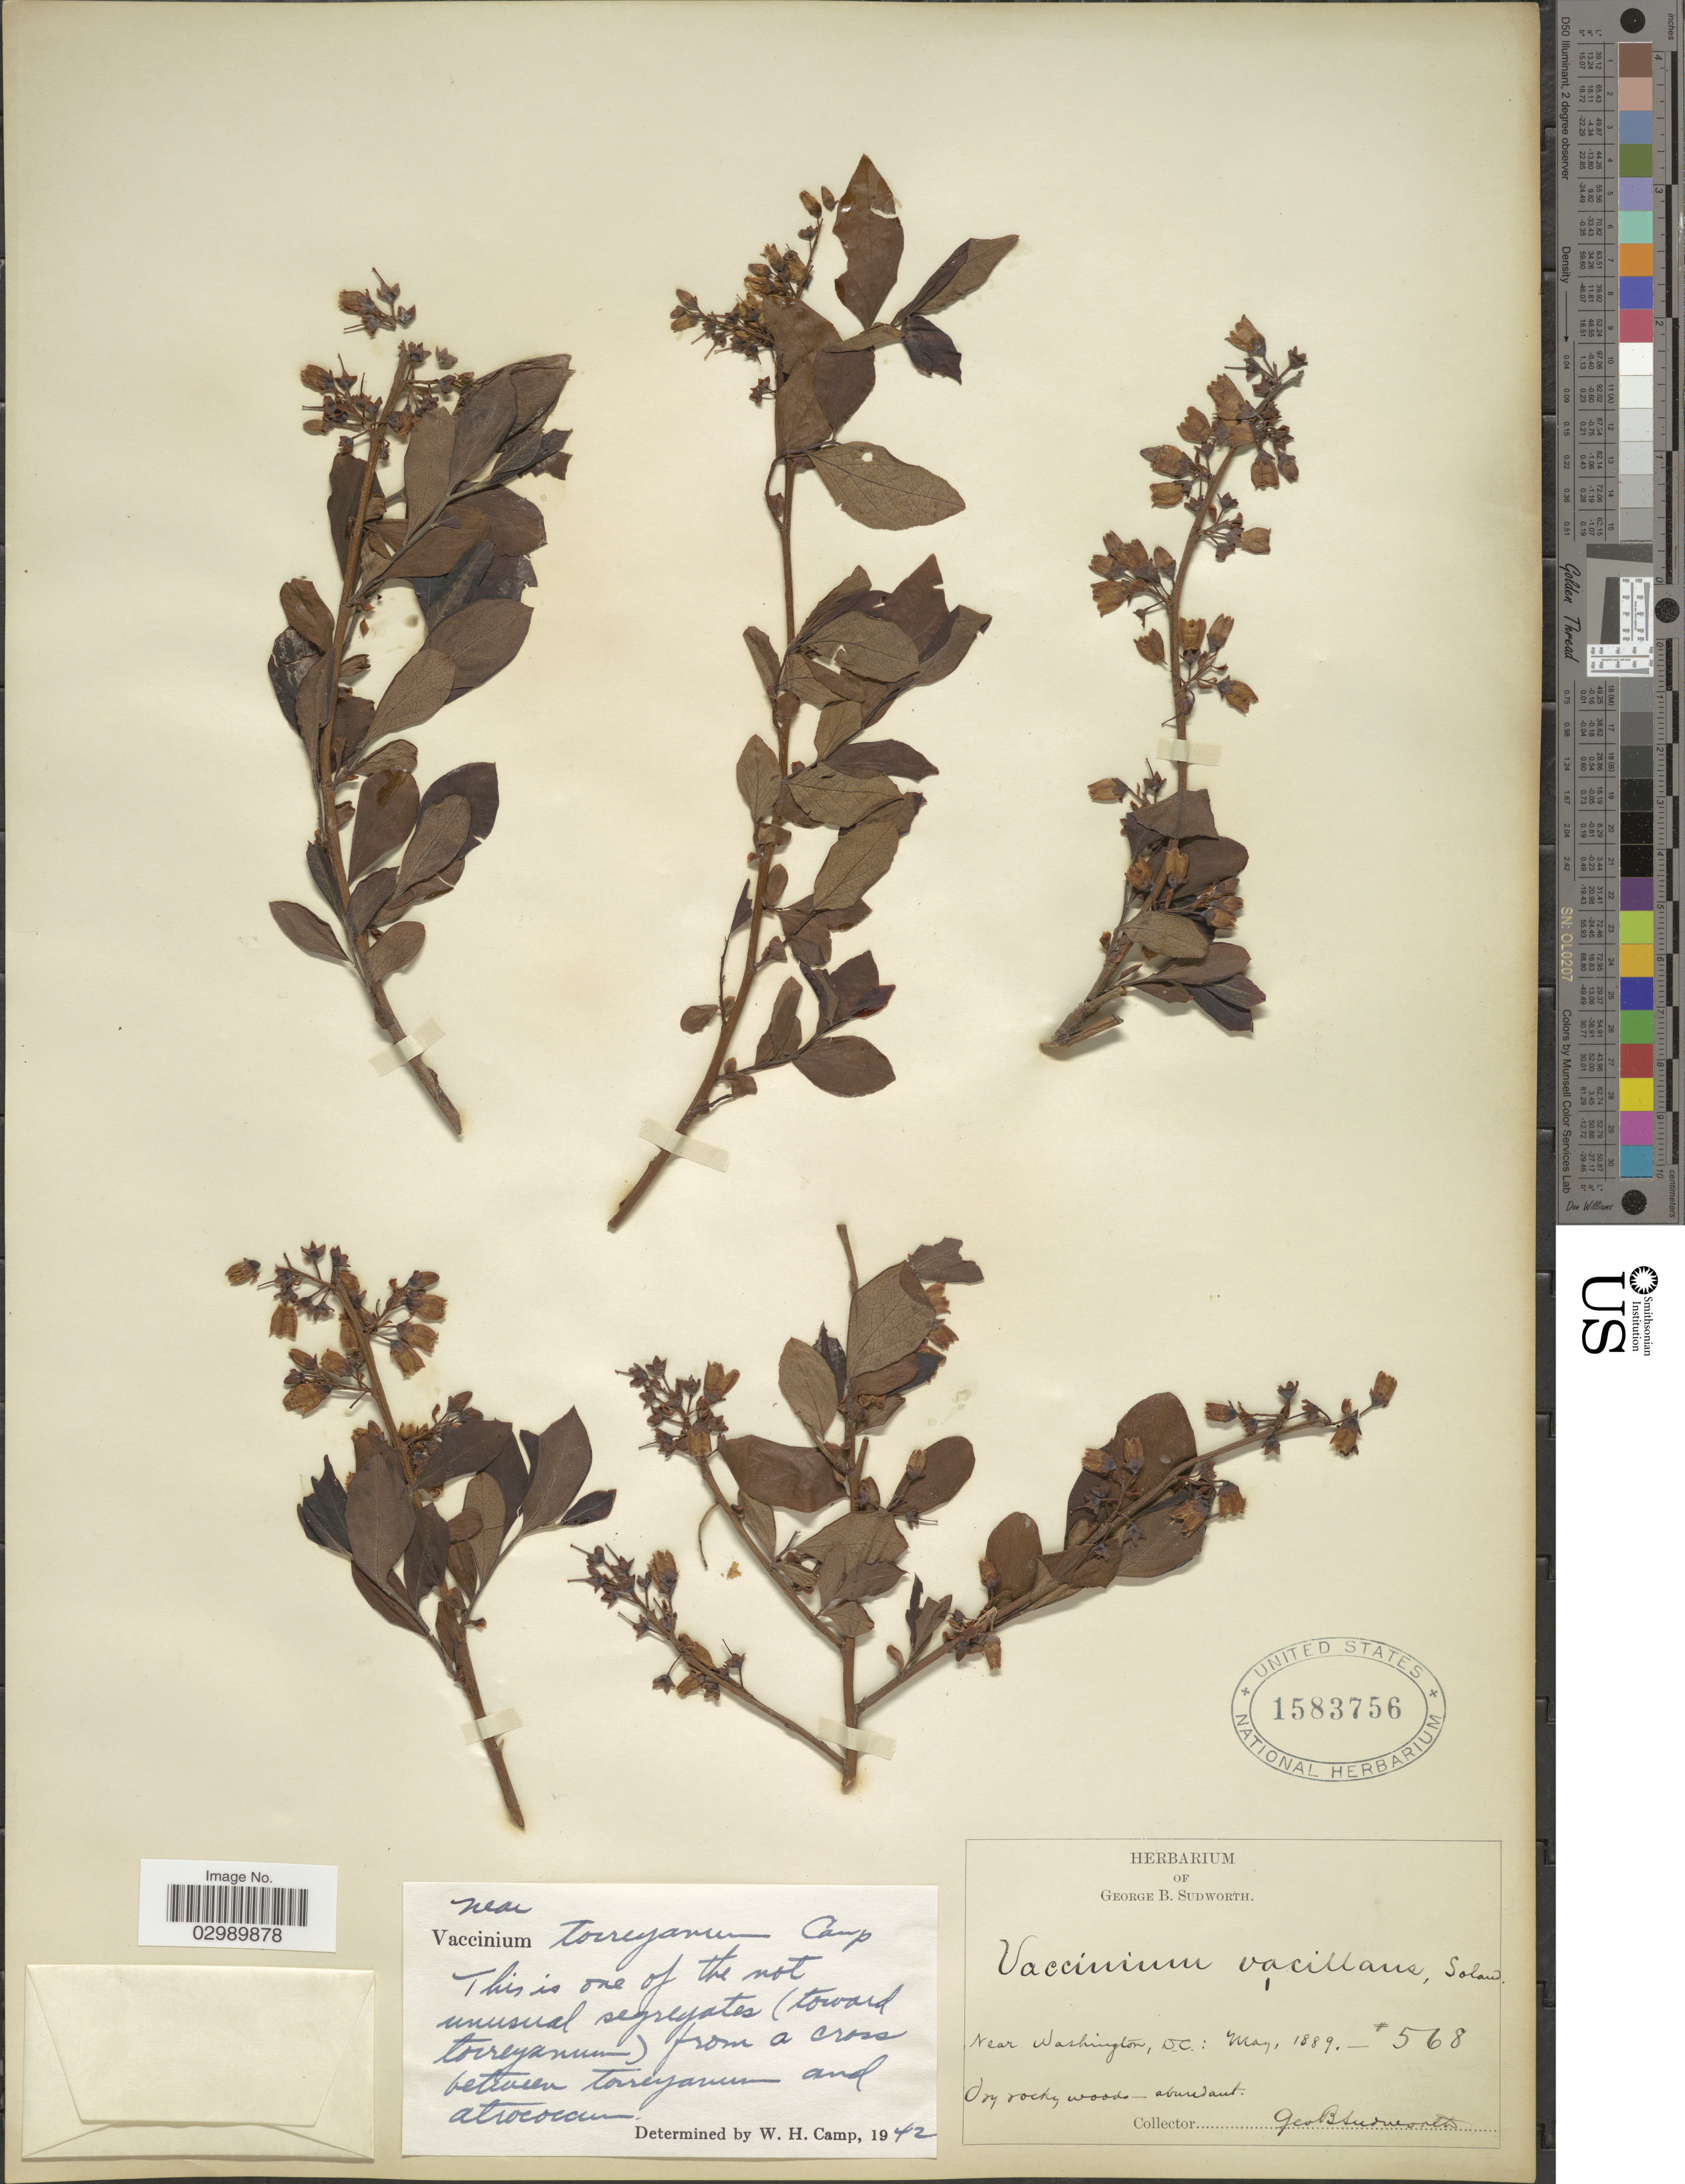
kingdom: Plantae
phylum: Tracheophyta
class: Magnoliopsida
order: Ericales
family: Ericaceae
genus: Vaccinium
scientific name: Vaccinium torreyanum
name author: Camp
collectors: G. B. Sudworth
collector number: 568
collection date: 1889-05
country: United States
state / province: District of Columbia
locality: Near Washington DC.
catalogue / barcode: US 1583756